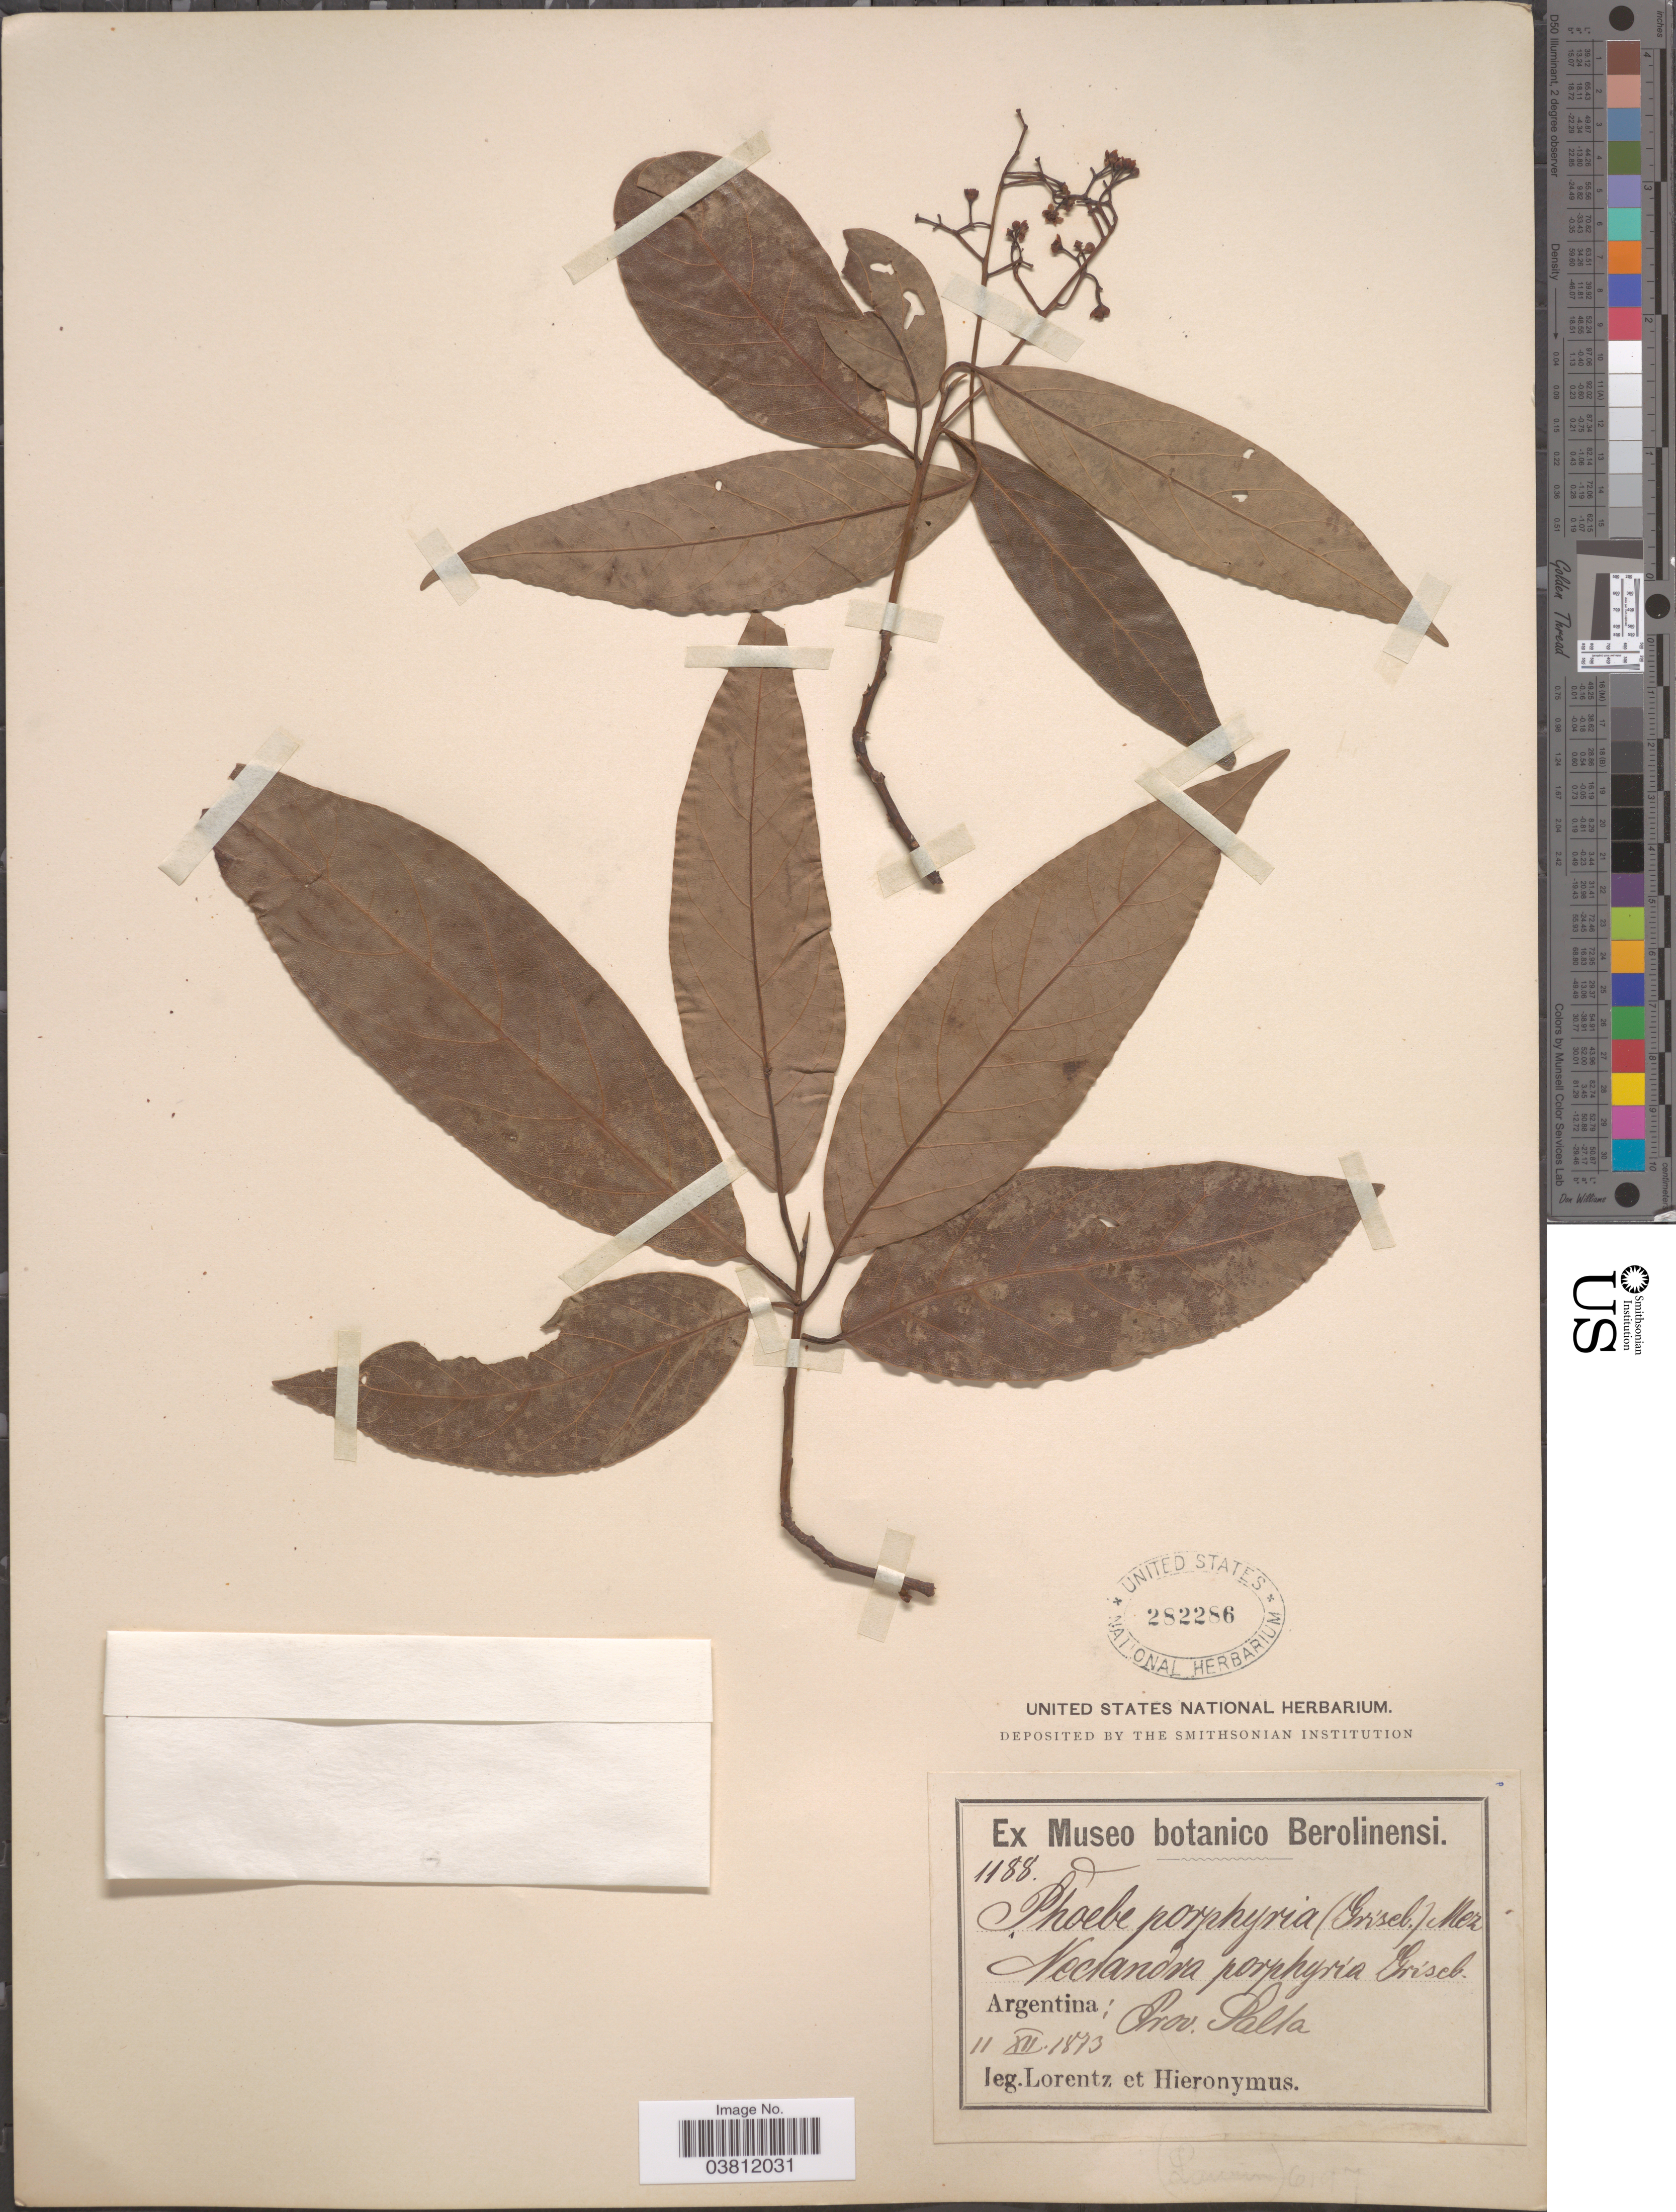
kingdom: Plantae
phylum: Tracheophyta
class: Magnoliopsida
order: Laurales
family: Lauraceae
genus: Phoebe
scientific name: Phoebe porphyria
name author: (Griseb.) Mez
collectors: -. Lorentz & -. Hieronymus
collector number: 1188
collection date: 1873-12-11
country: Argentina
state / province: Salta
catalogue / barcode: US 282286